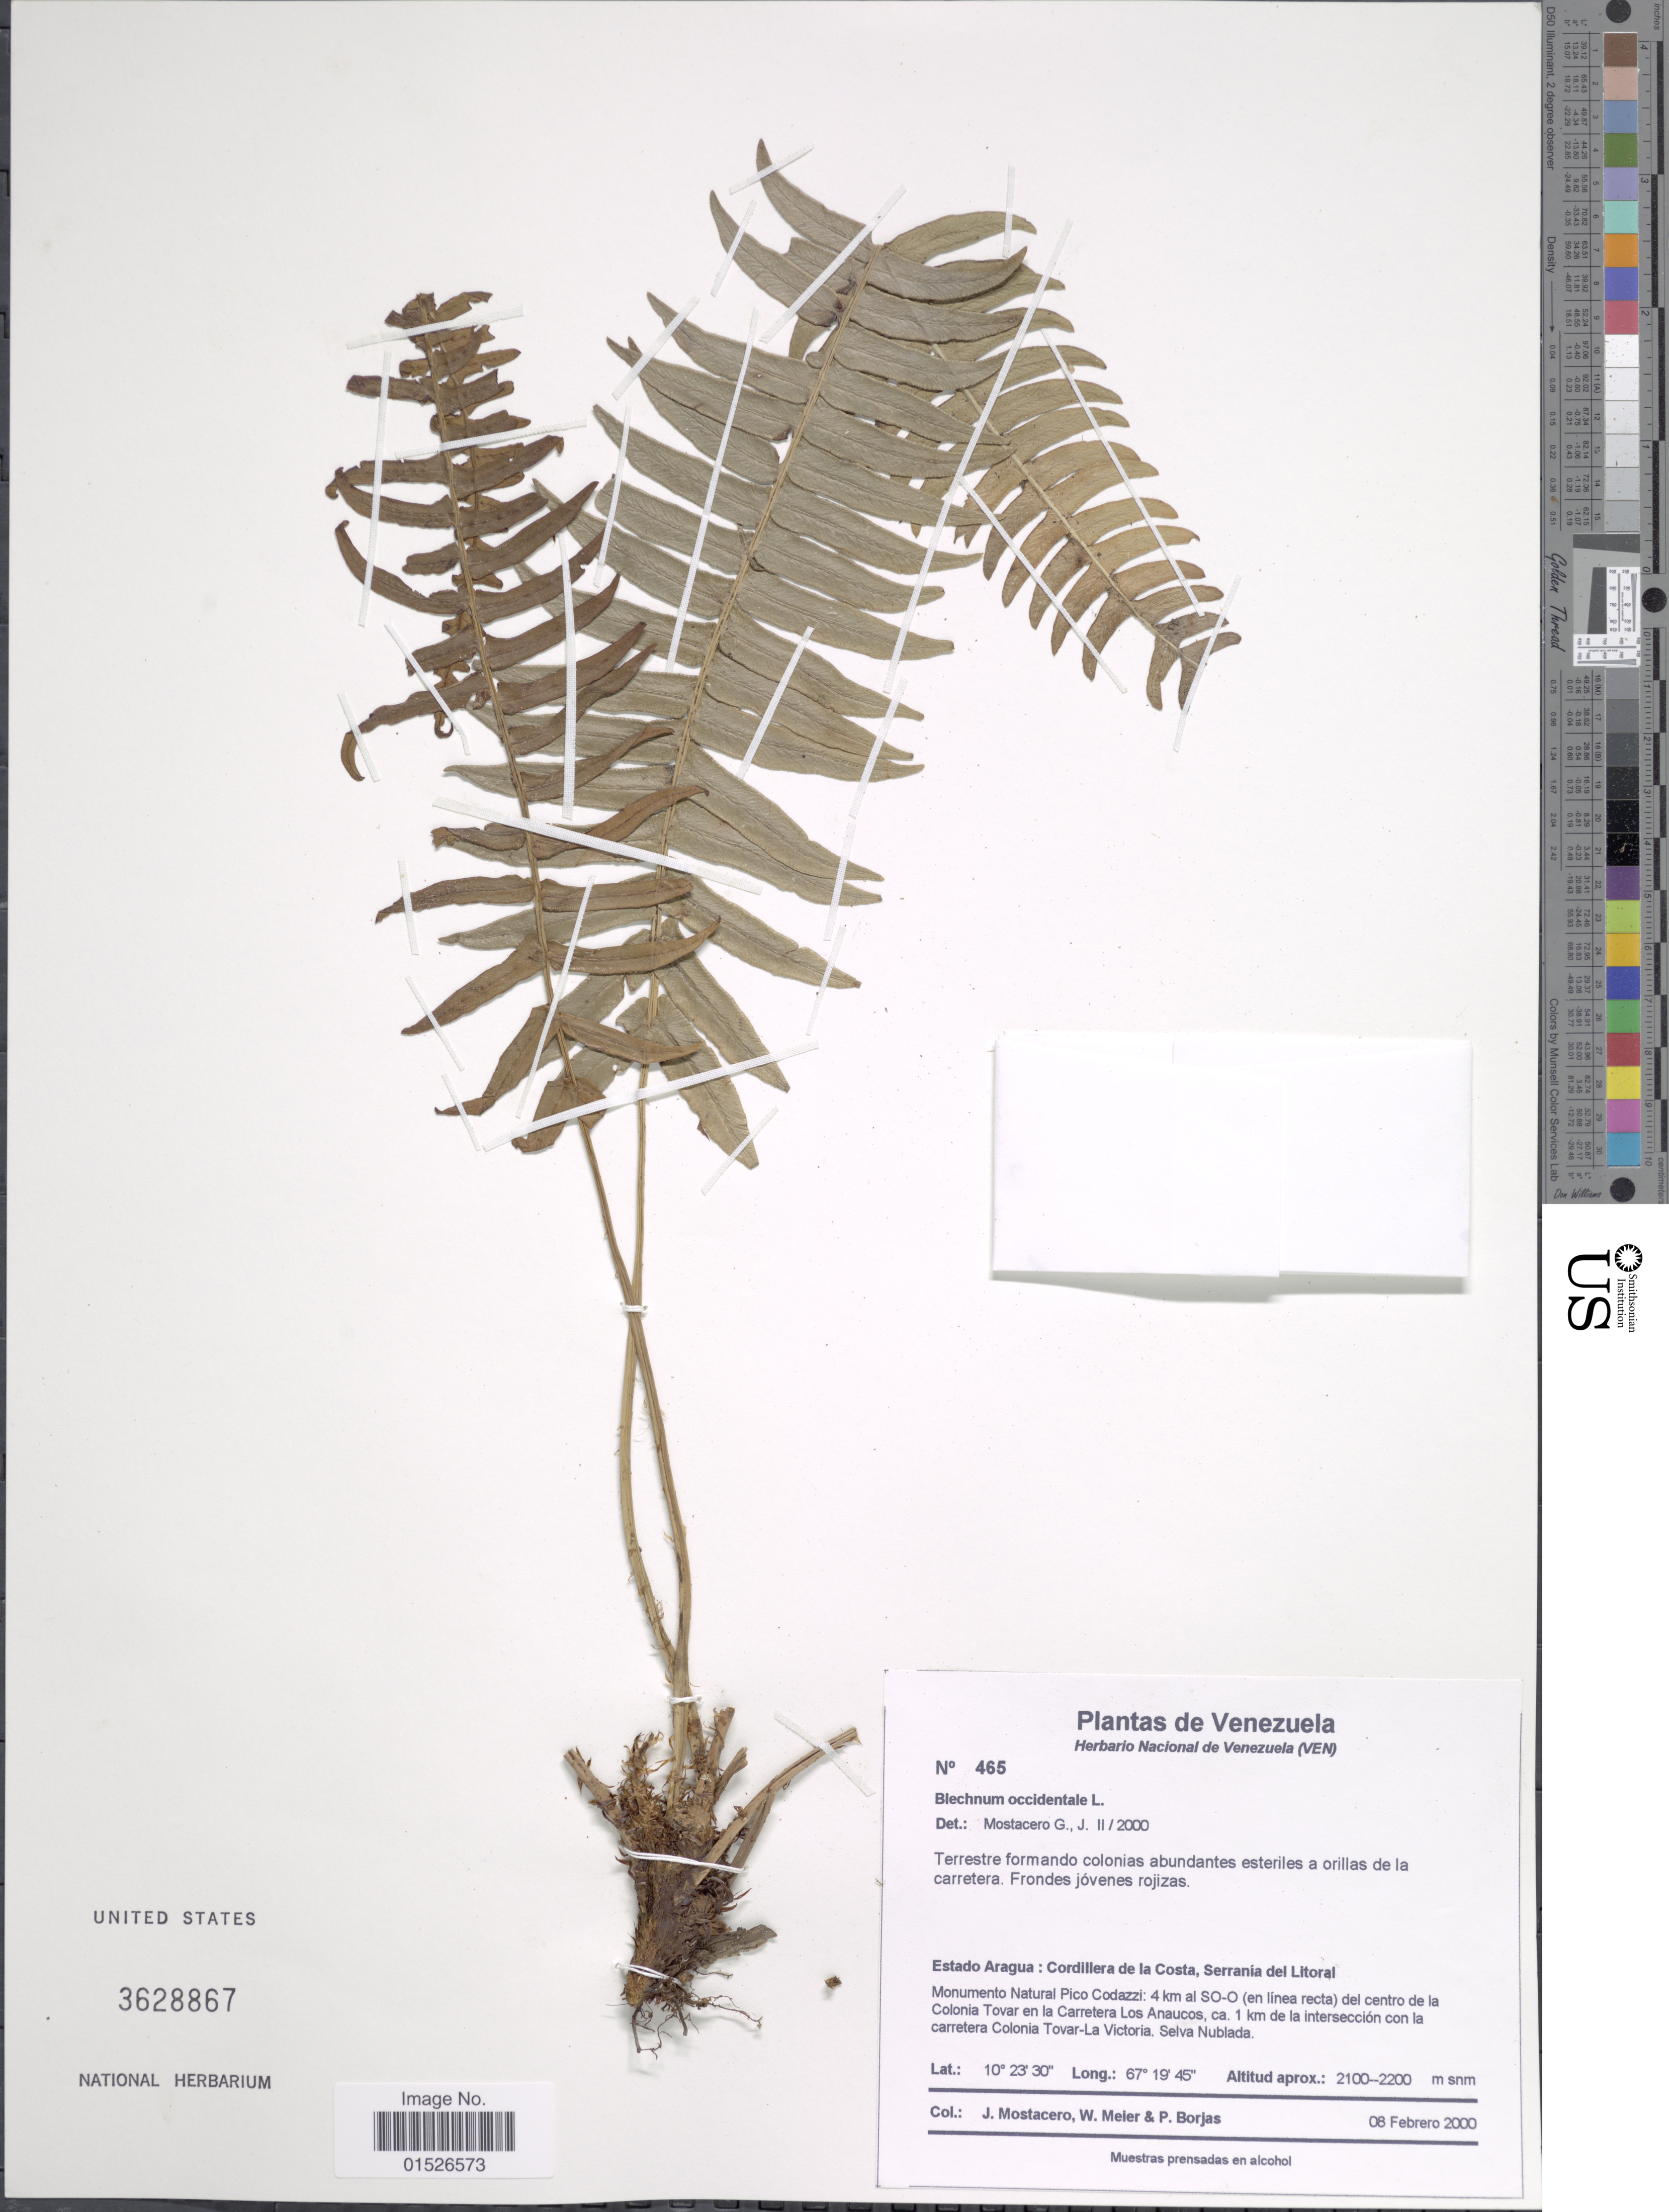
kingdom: Plantae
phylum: Tracheophyta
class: Polypodiopsida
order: Polypodiales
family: Blechnaceae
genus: Blechnum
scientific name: Blechnum occidentale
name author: L.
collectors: J. Mostacero, W. Meier & P. Borjas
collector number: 465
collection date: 2000-02-08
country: Venezuela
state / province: Aragua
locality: Cordillera de la Costa, Serrania del Litoral. Monumento Natural Pico Codazzi: 4 km al SO-O ( en linea Recta) del centro de la Colonia Tovar en la Carretera Los Anaucos, ca. 1 km de la interseccion con la carretera Colonia Tovar-La Victoria. Selva Nublada.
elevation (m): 2100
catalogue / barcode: US 3628867